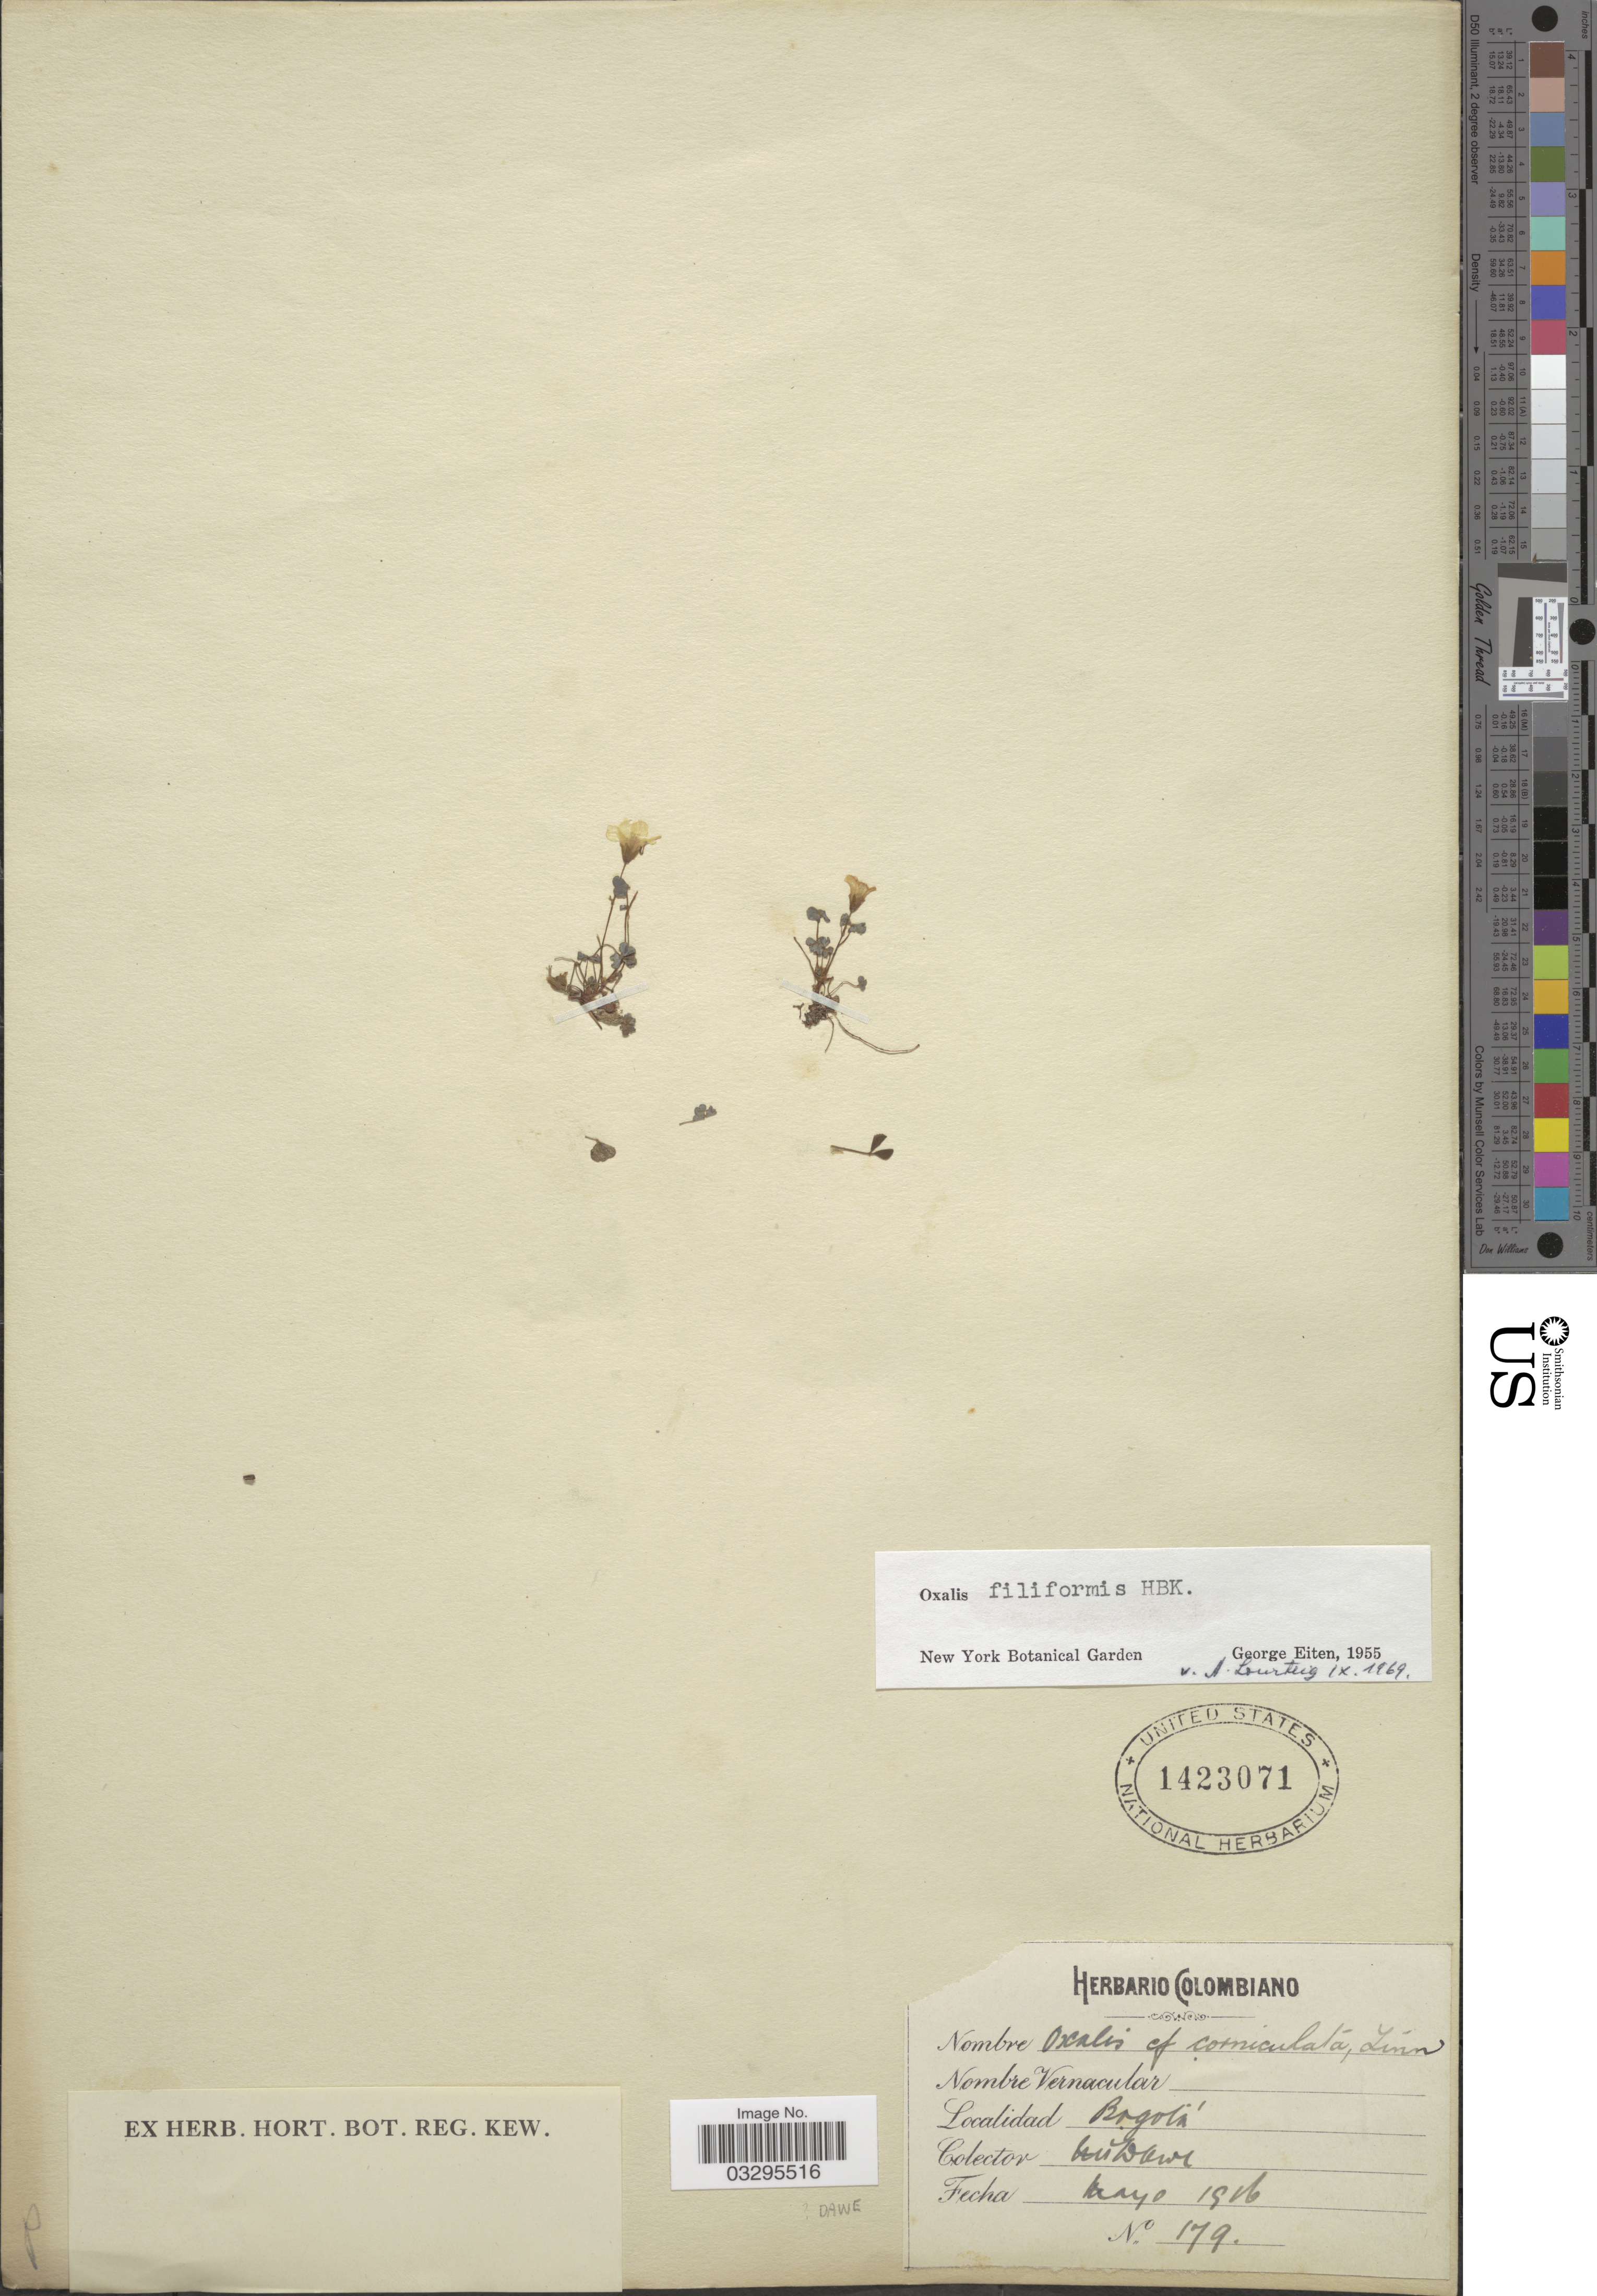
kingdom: Plantae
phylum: Tracheophyta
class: Magnoliopsida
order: Oxalidales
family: Oxalidaceae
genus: Oxalis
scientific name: Oxalis filiformis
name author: Kunth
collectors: M. T. Dawe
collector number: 179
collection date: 1916-05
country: Colombia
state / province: Bogota D.C.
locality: Bogotá.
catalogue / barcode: US 1423071